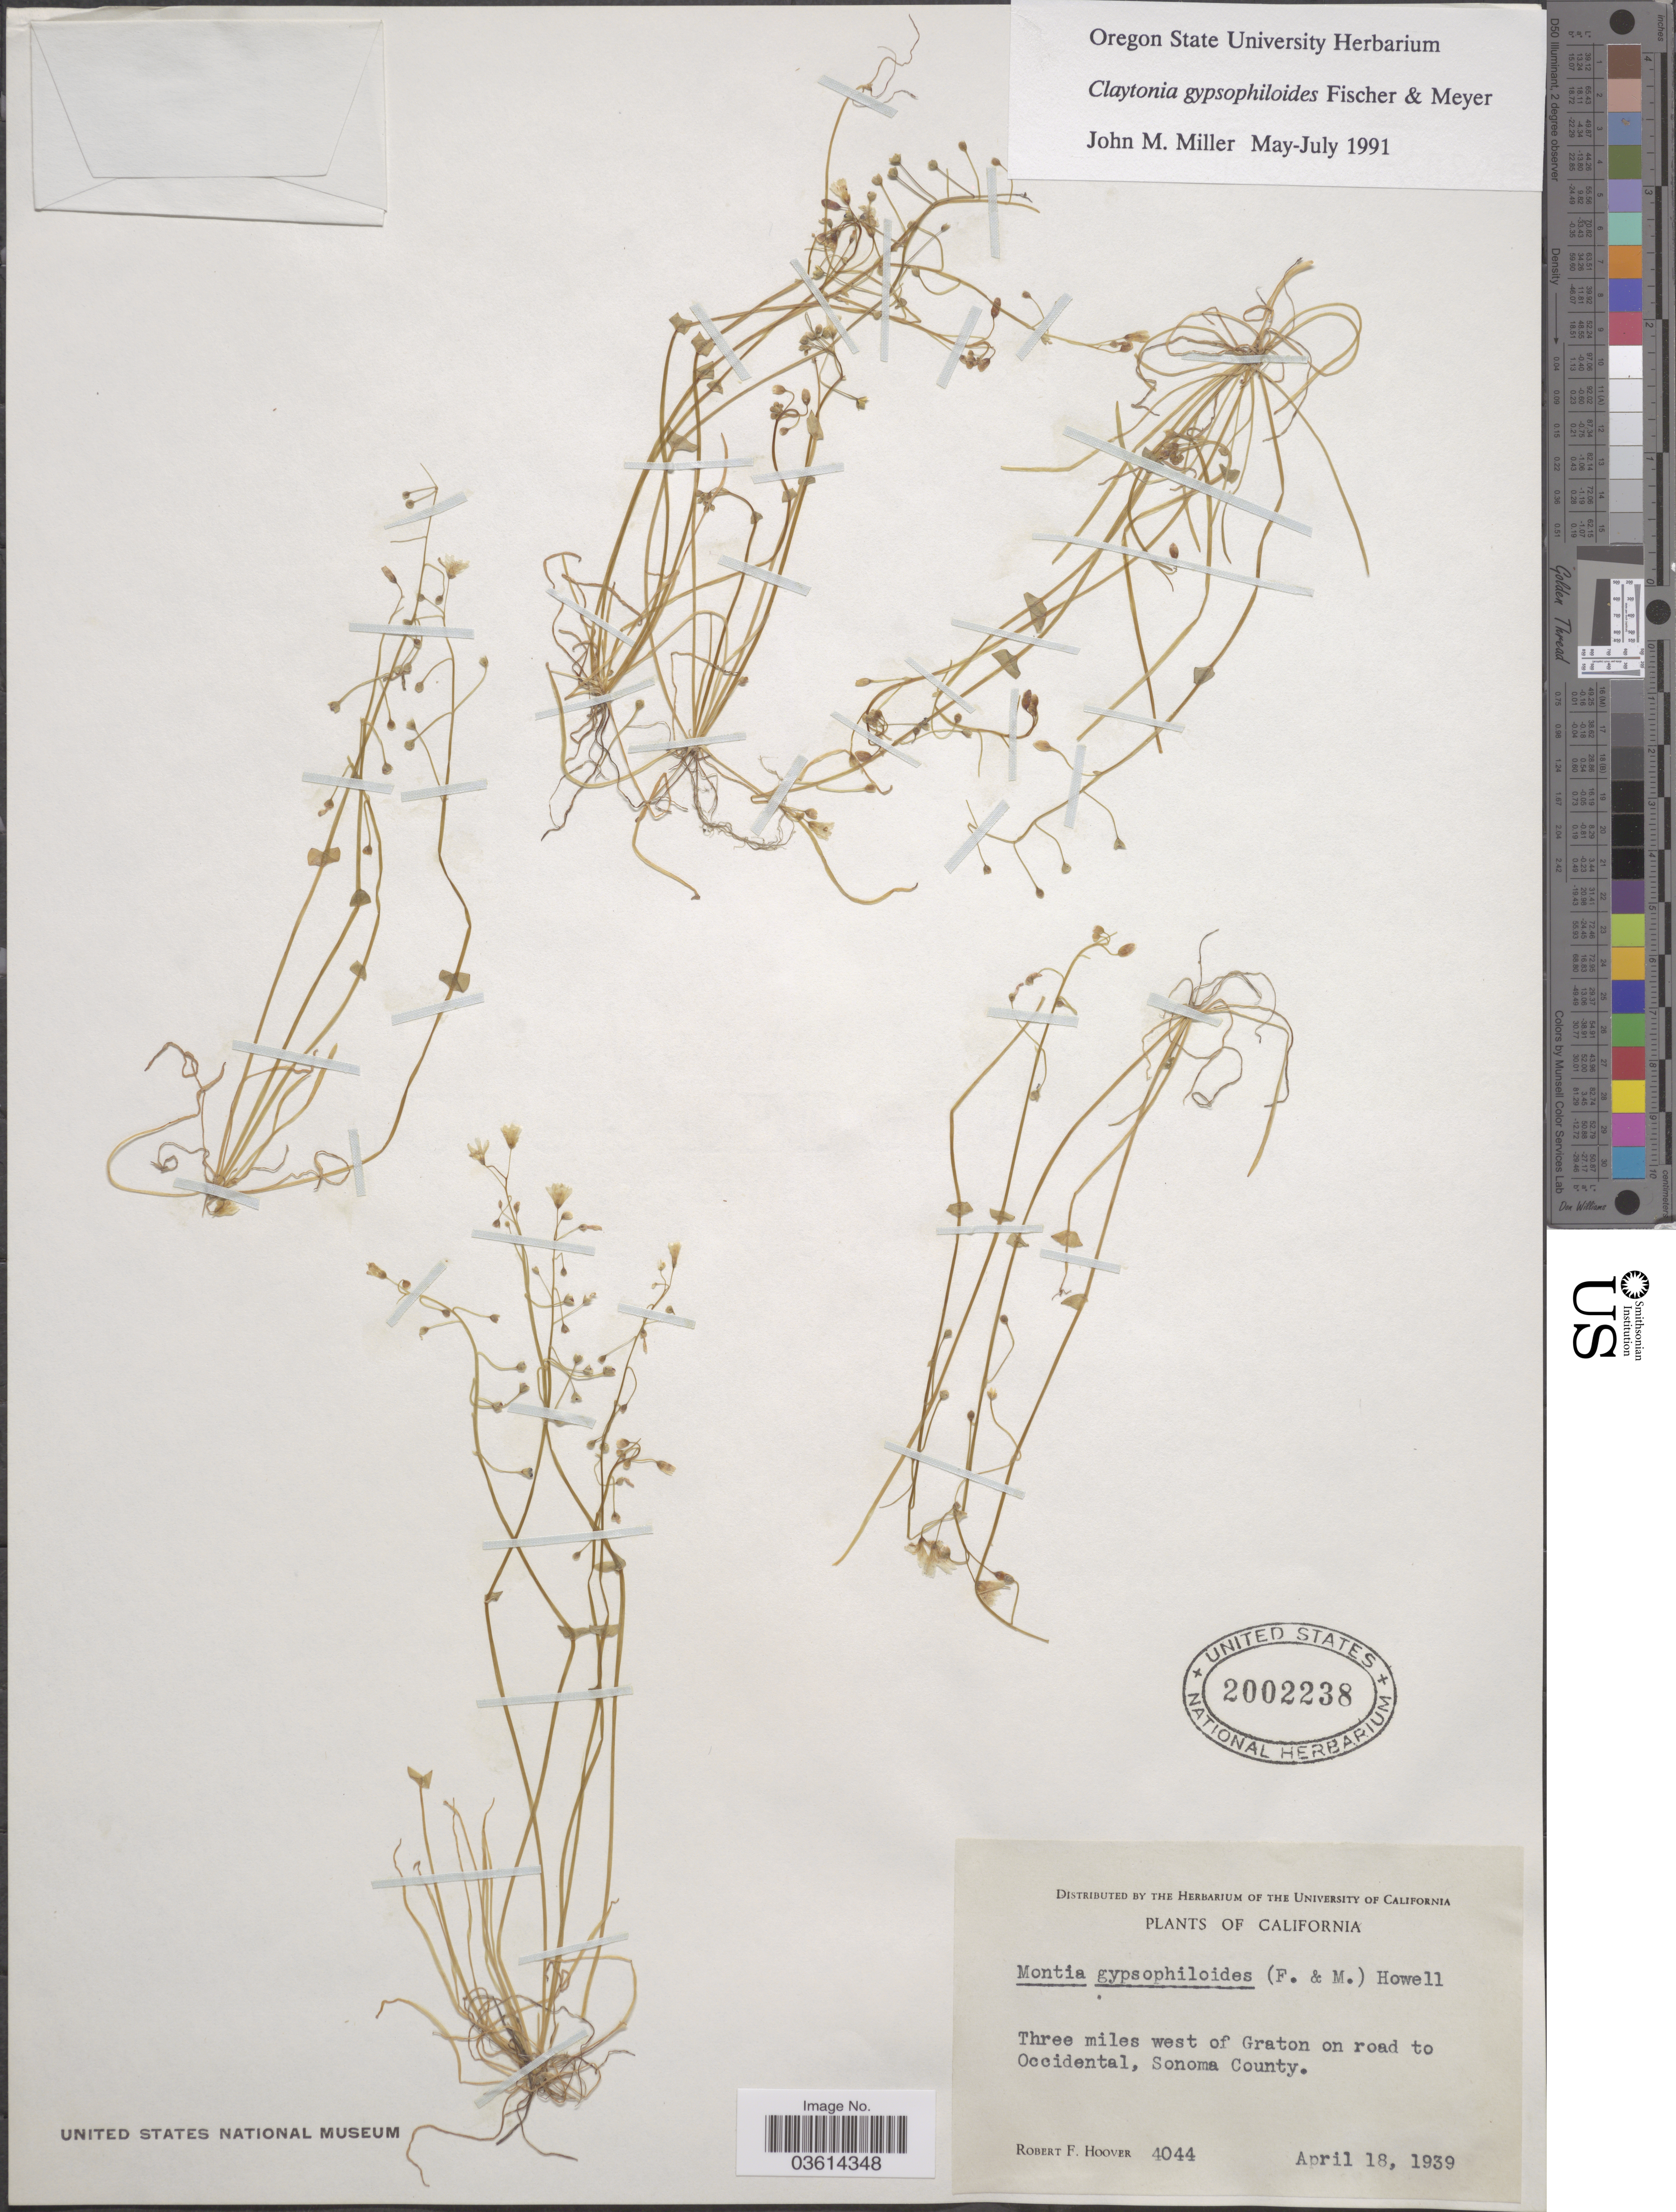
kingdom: Plantae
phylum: Tracheophyta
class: Magnoliopsida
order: Caryophyllales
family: Montiaceae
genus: Claytonia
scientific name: Claytonia gypsophiloides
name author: Fisch. & C.A. Mey.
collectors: R. F. Hoover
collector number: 4044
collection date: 1939-04-18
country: United States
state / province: California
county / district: Sonoma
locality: Three miles west of Graton on road to Occidental, Sonoma County.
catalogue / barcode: US 2002238